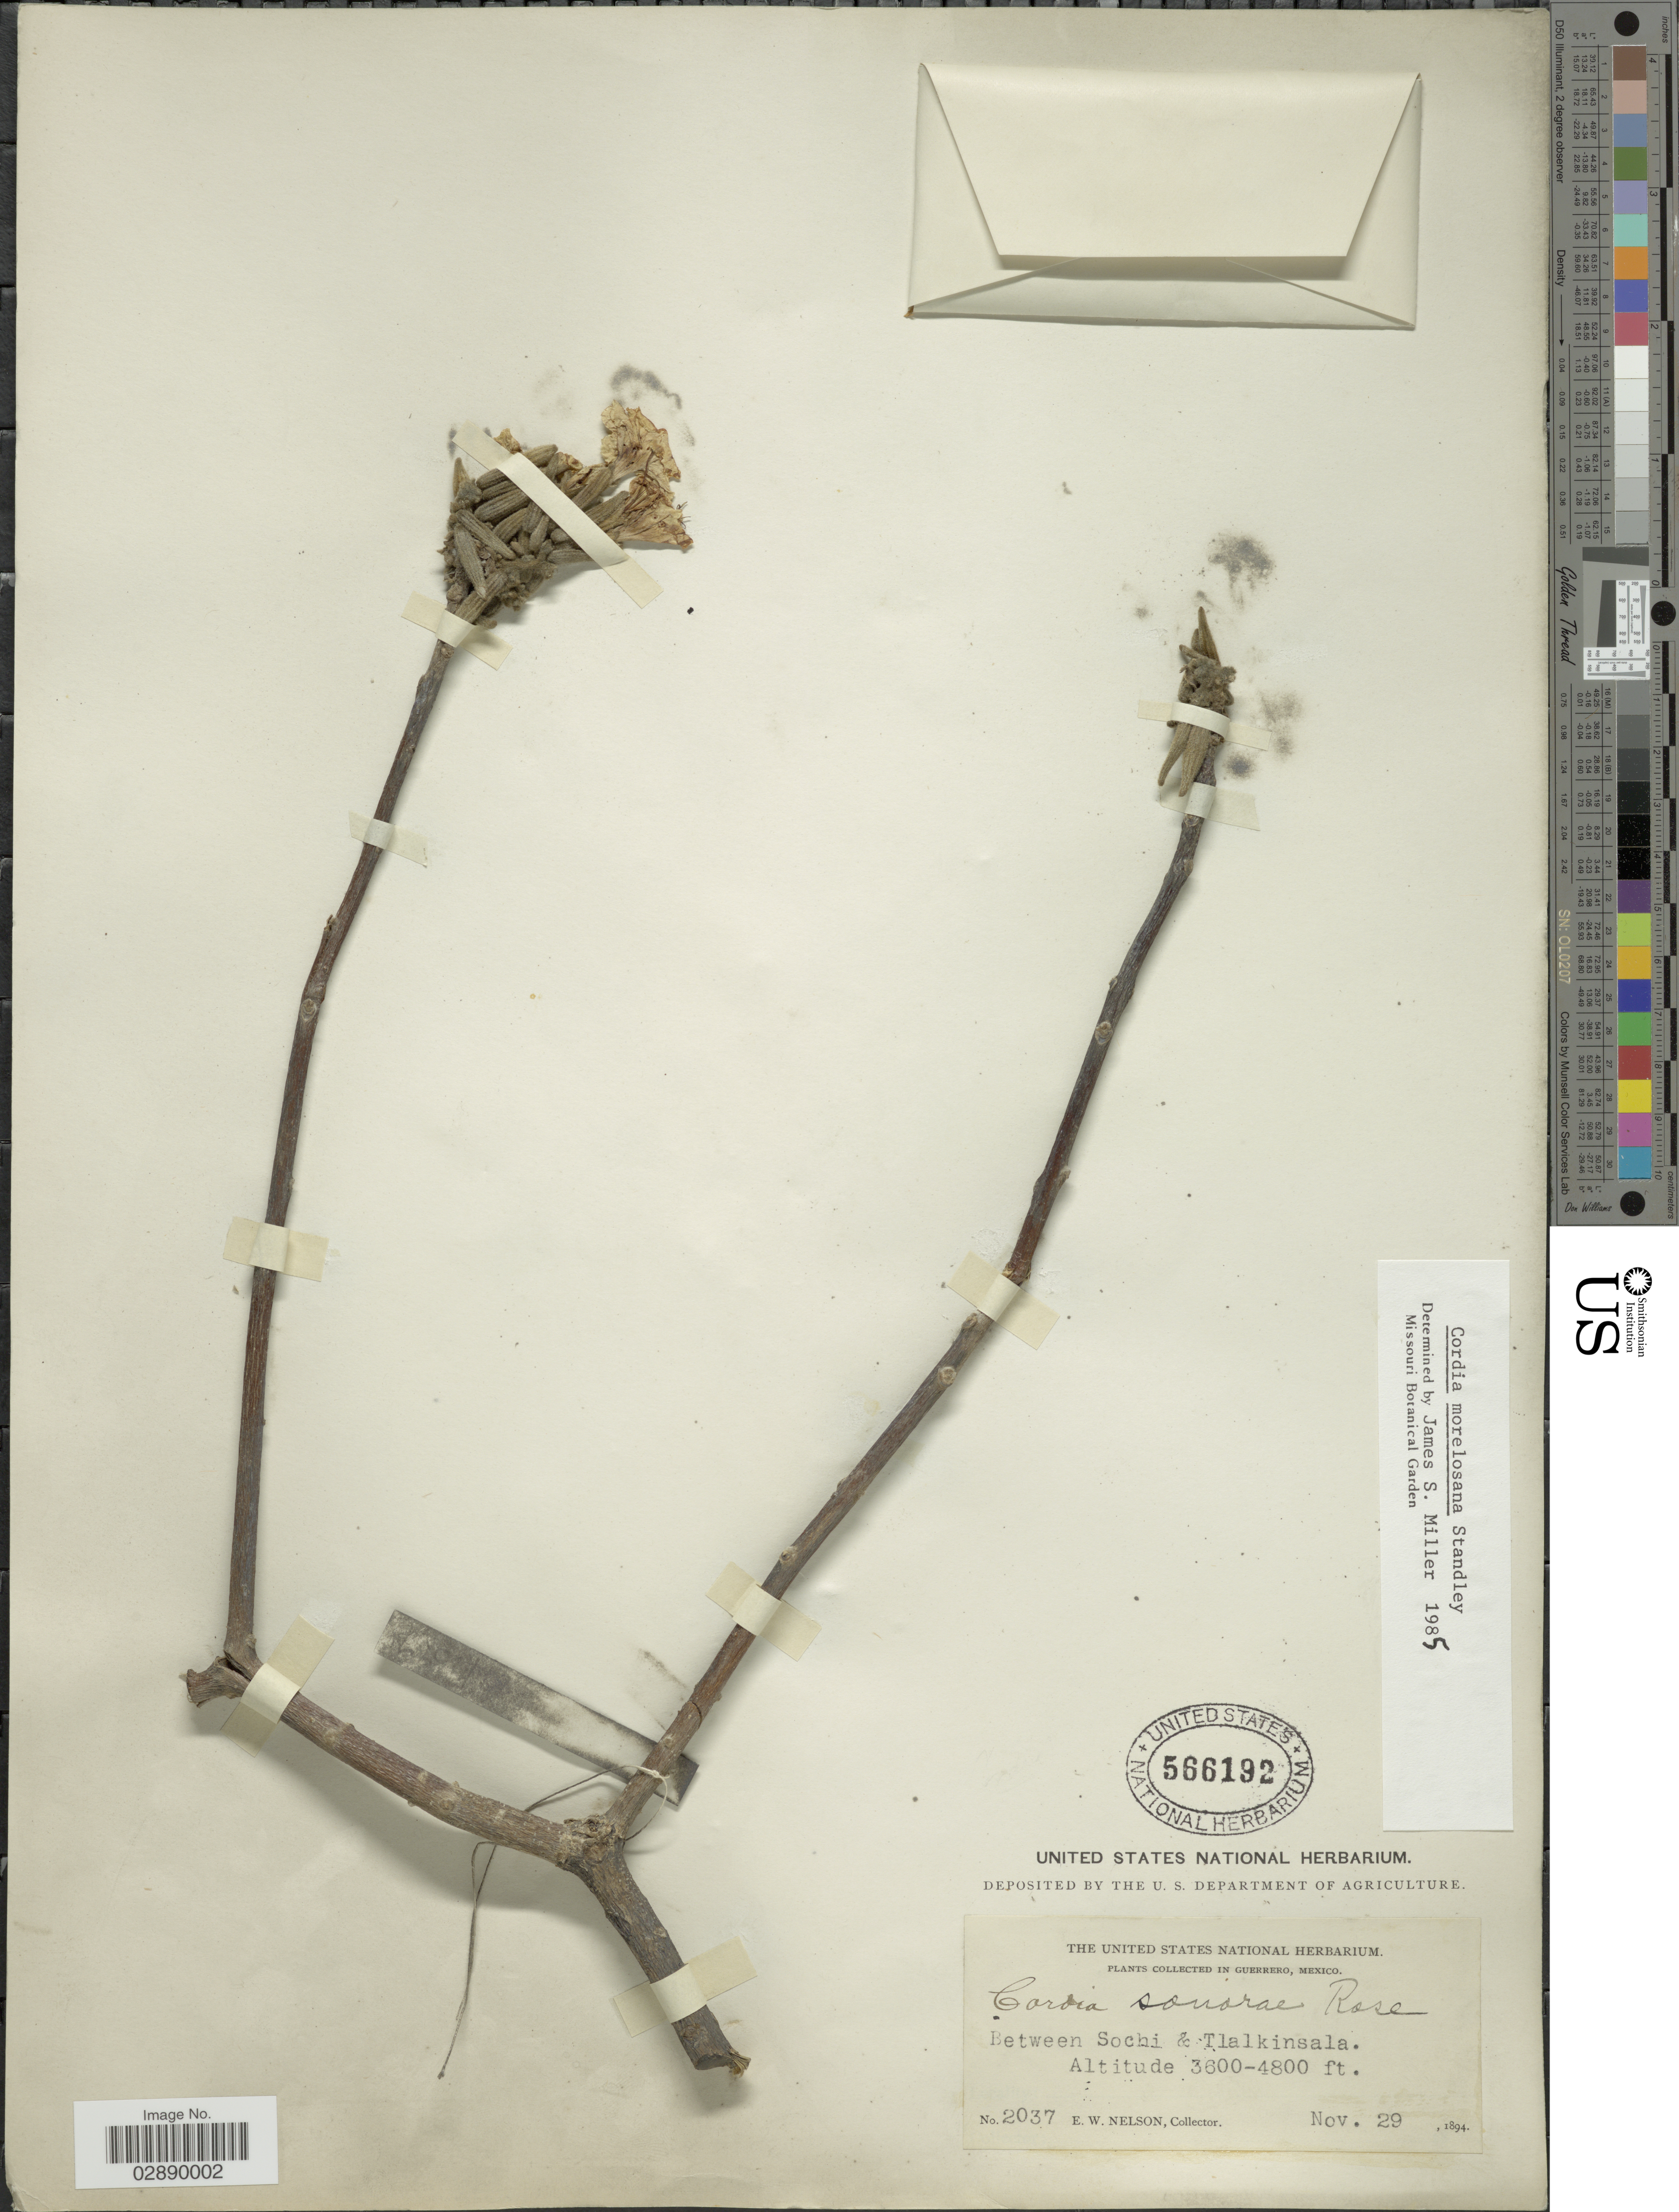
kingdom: Plantae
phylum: Tracheophyta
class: Magnoliopsida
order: Boraginales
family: Cordiaceae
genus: Cordia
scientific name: Cordia morelosana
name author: Standl.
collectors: E. W. Nelson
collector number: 2037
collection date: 1894-11-29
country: Mexico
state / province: Guerrero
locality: Between Sochi & Tlalkinsala.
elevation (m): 1097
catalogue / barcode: US 566192